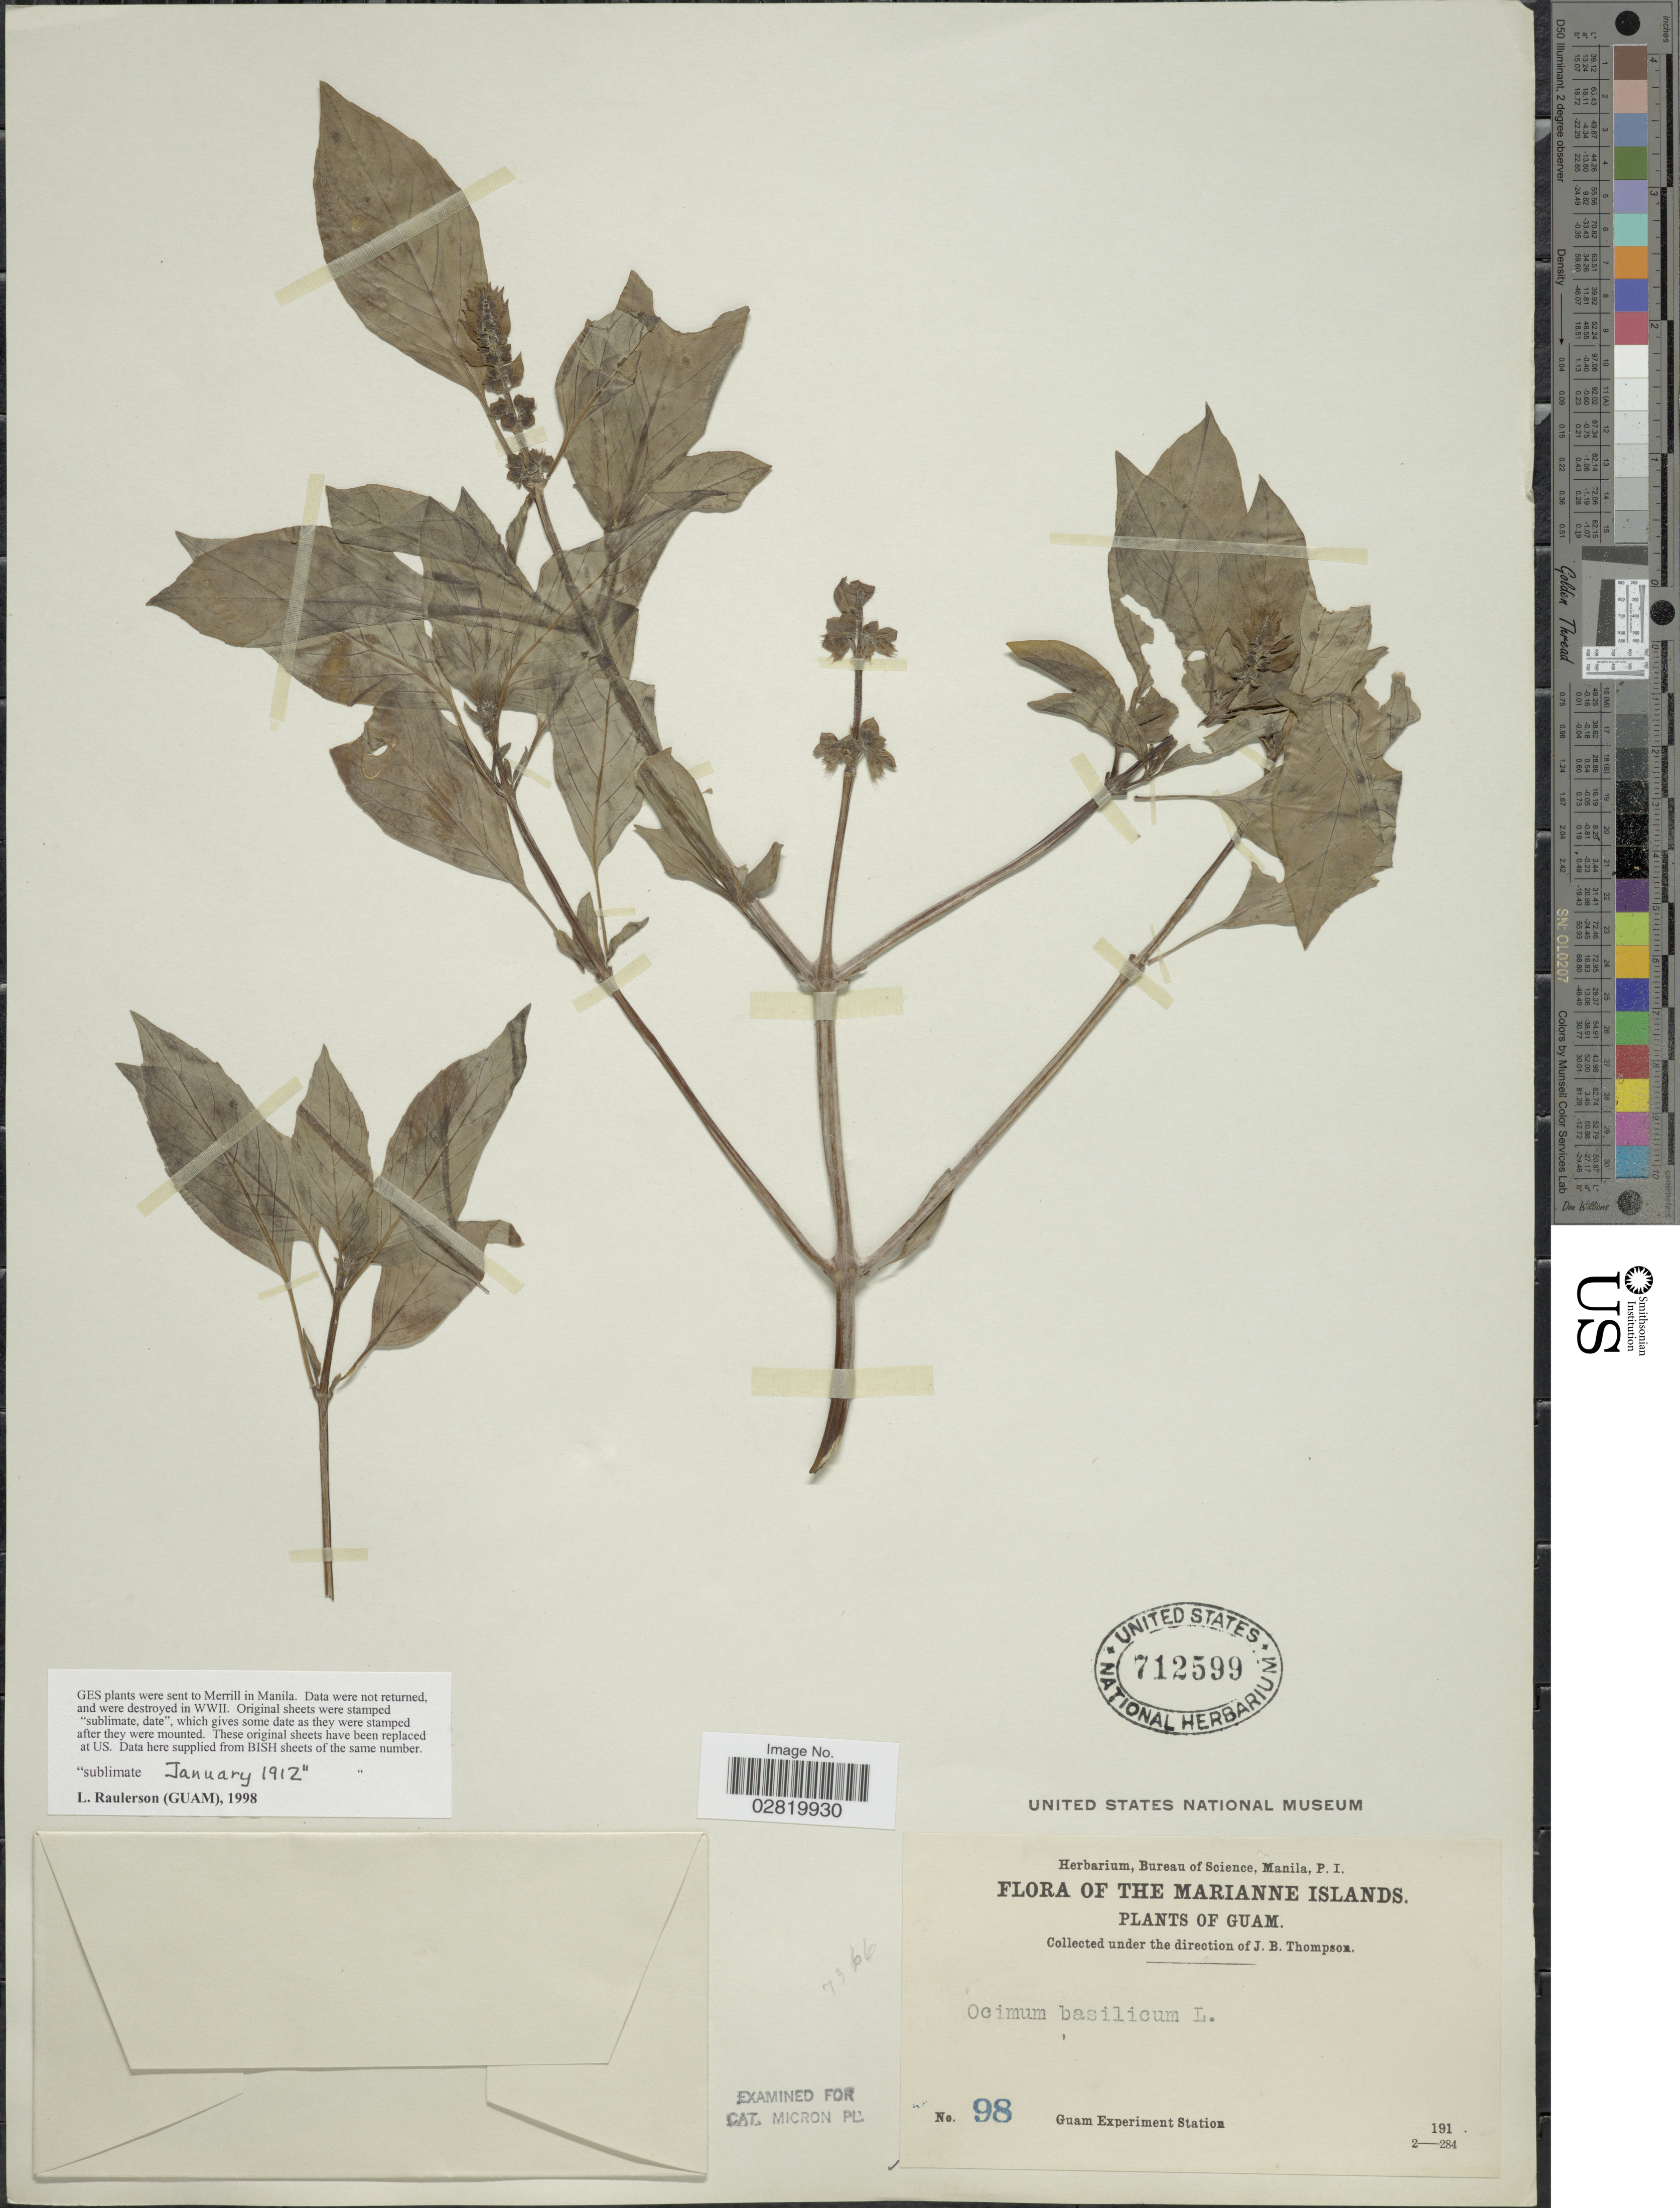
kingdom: Plantae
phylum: Tracheophyta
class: Magnoliopsida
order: Lamiales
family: Lamiaceae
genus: Ocimum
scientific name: Ocimum basilicum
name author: L.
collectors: Guam Exp. Sta.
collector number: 98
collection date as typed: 191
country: Guam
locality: The Marianne Islands, Guam Experiment Station.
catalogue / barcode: US 712599